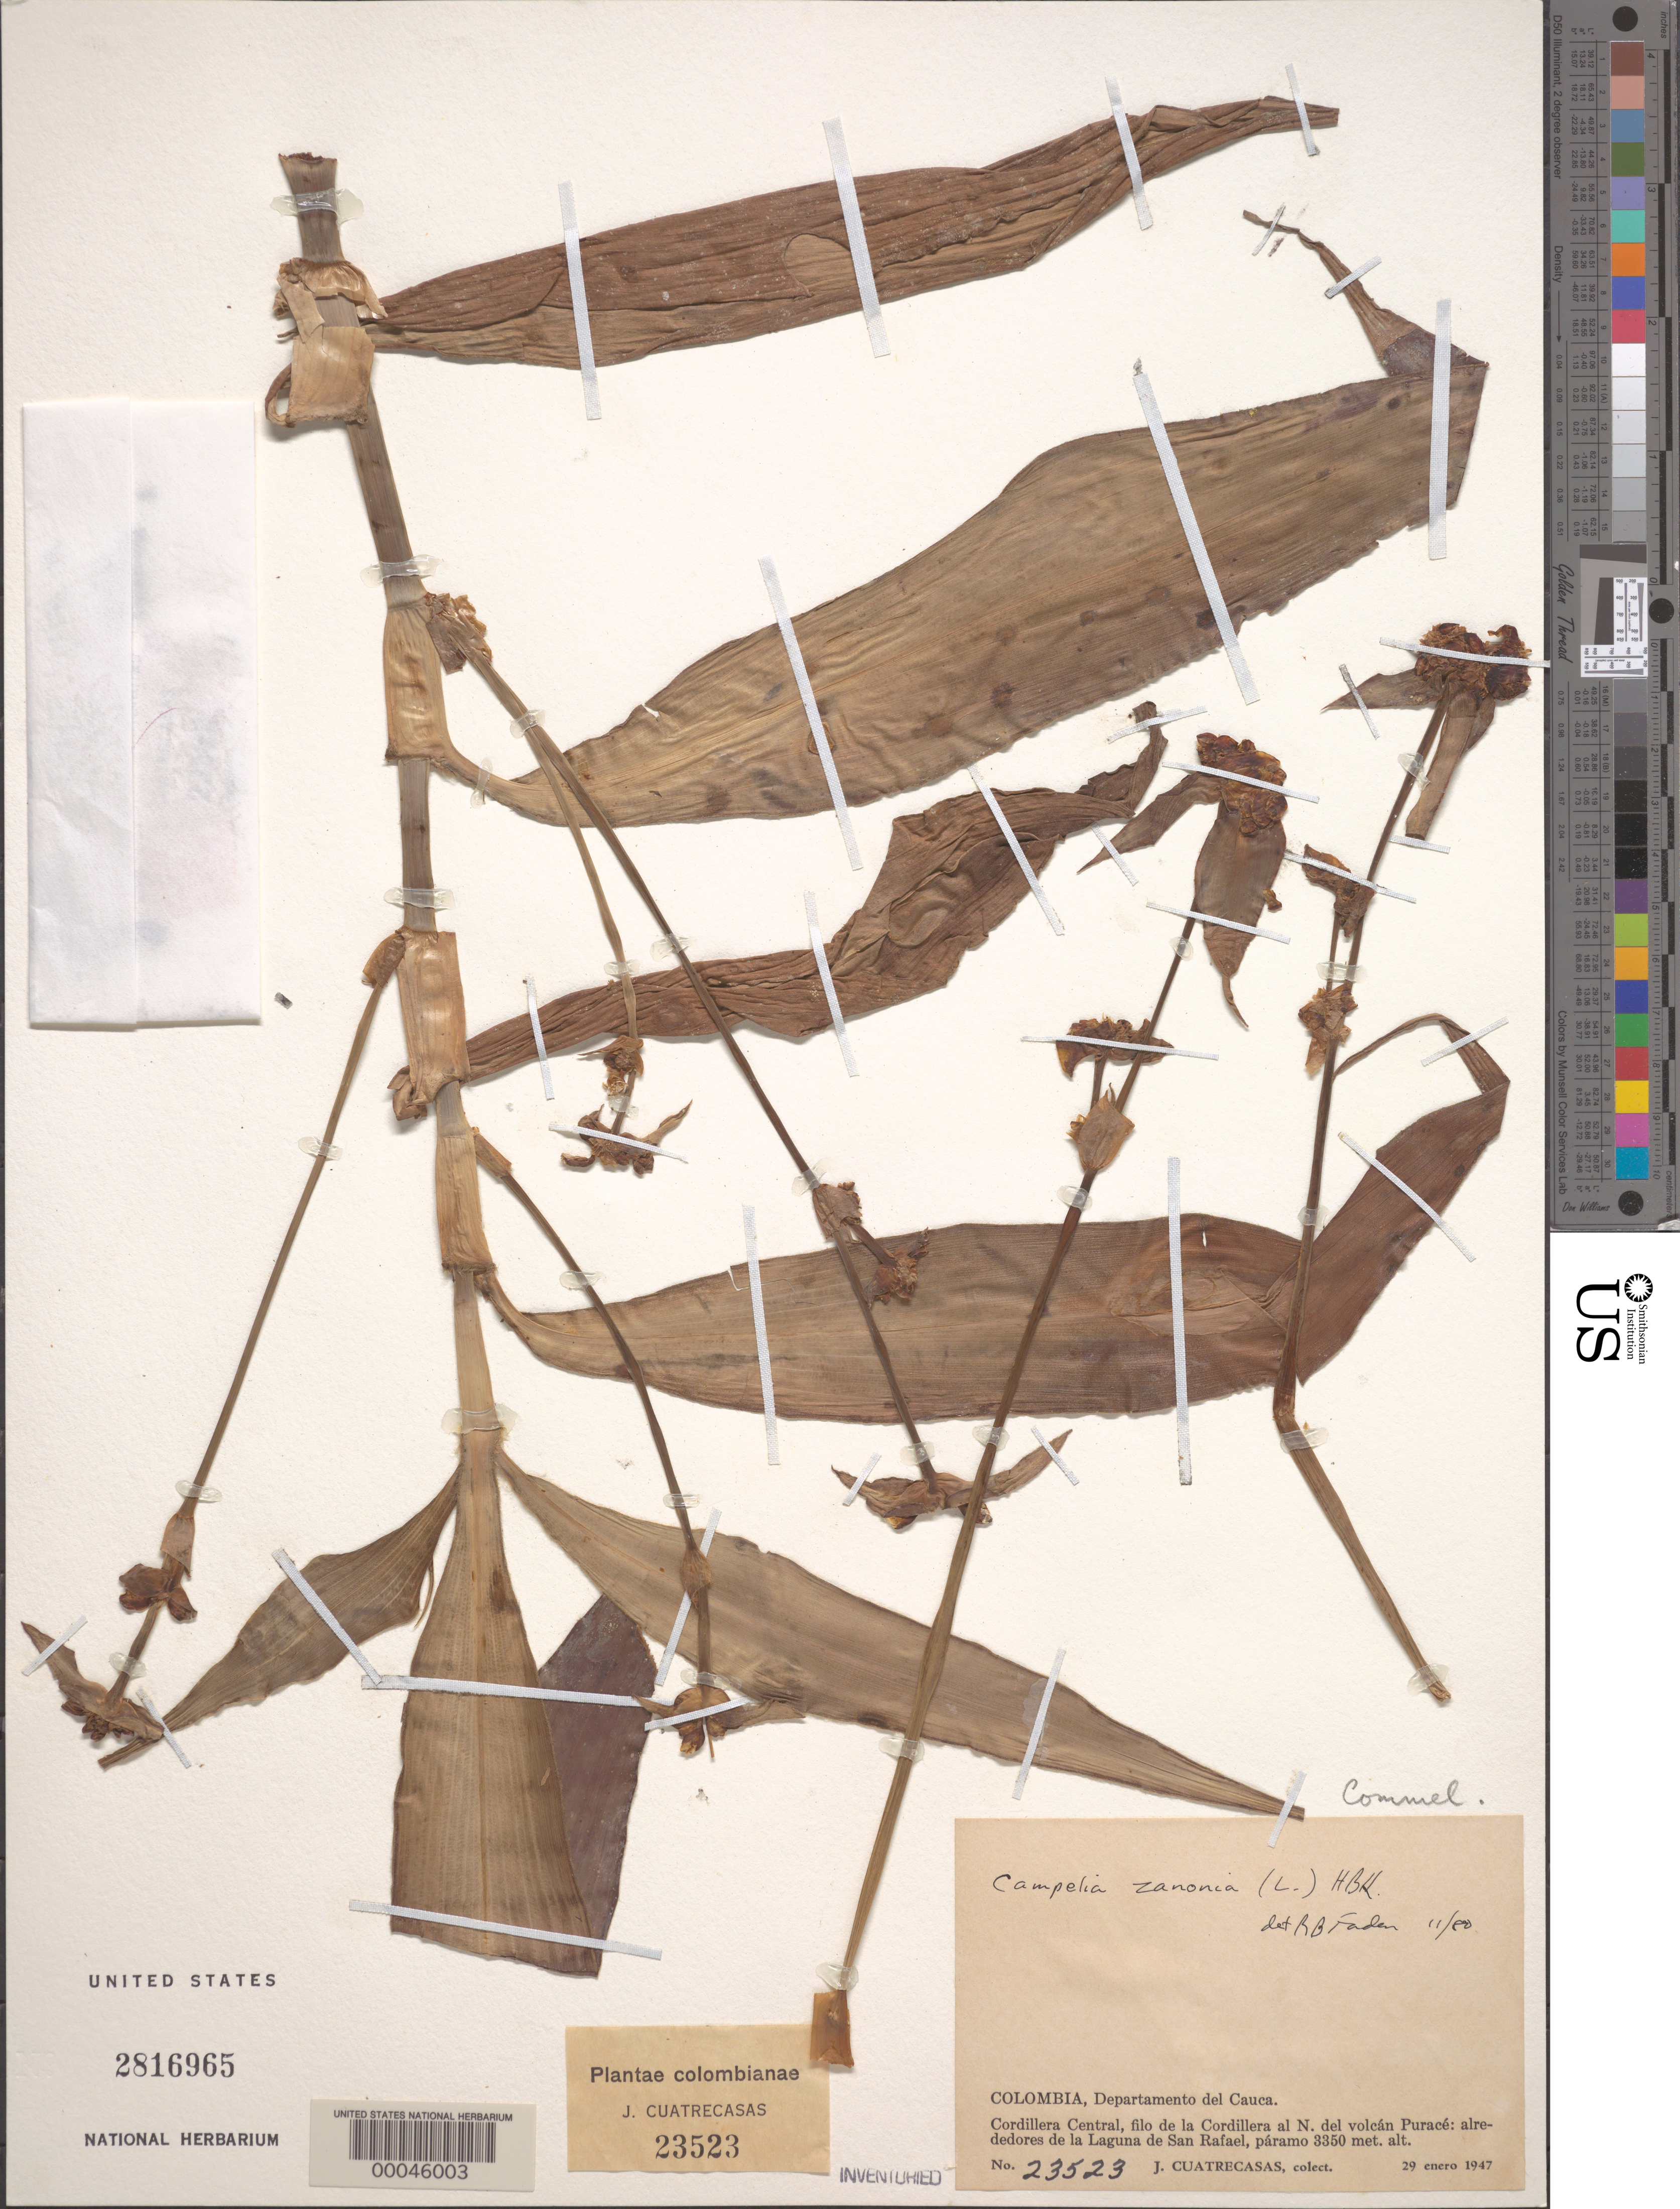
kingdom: Plantae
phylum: Tracheophyta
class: Liliopsida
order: Commelinales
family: Commelinaceae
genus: Tradescantia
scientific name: Tradescantia zanonia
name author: (L.) Sw.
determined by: Faden, Robert B., (US), Smithsonian Institution - National Museum of Natural History (UNITED STATES)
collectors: J. Cuatrecasas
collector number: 23523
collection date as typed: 29 Jan 1947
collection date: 1947-01-29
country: Colombia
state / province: Cauca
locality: Cordillera Central, filo de la Cordillera al N. del volcan Purace: alrededores de la Laguna de San Rafael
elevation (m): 3350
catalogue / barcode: US 2816965